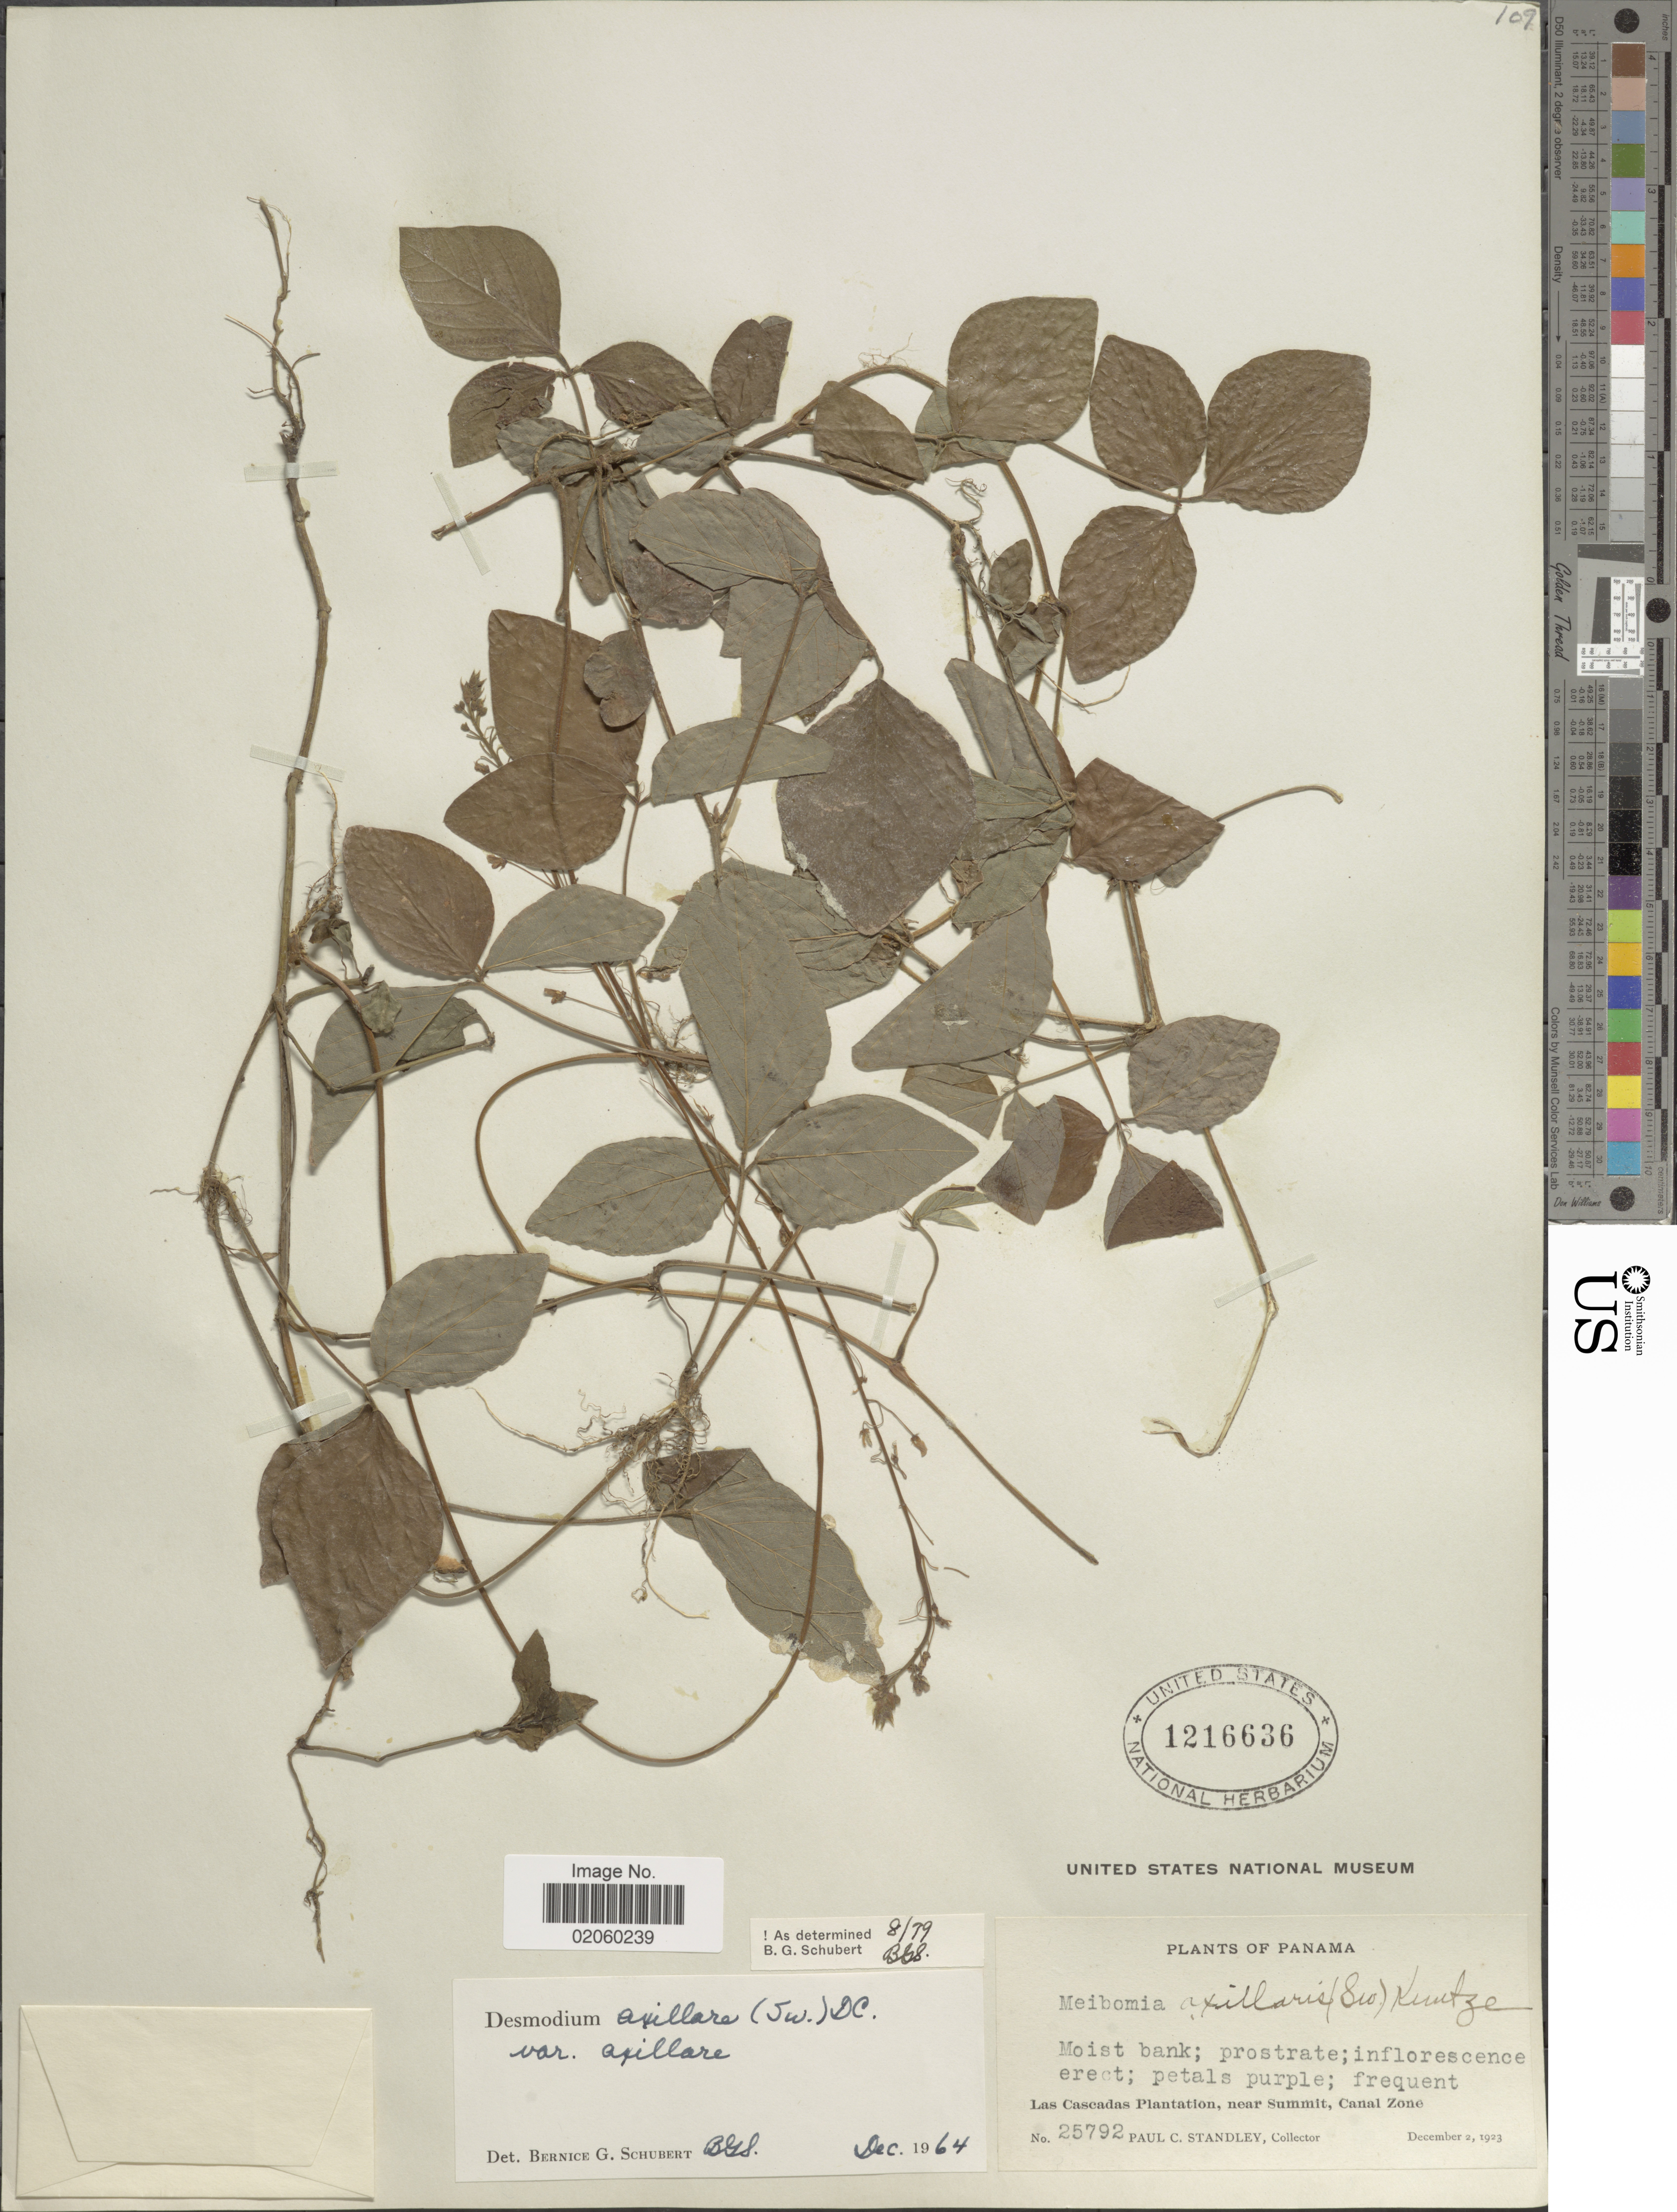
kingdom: Plantae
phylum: Tracheophyta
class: Magnoliopsida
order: Fabales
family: Fabaceae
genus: Desmodium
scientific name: Desmodium axillare var. axillare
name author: (Sw.) DC.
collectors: P. C. Standley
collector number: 25792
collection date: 1923-12-02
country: Panama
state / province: Colón / Panamá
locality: Las Cascades Plantation, near summit, Canal Zone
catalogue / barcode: US 1216636